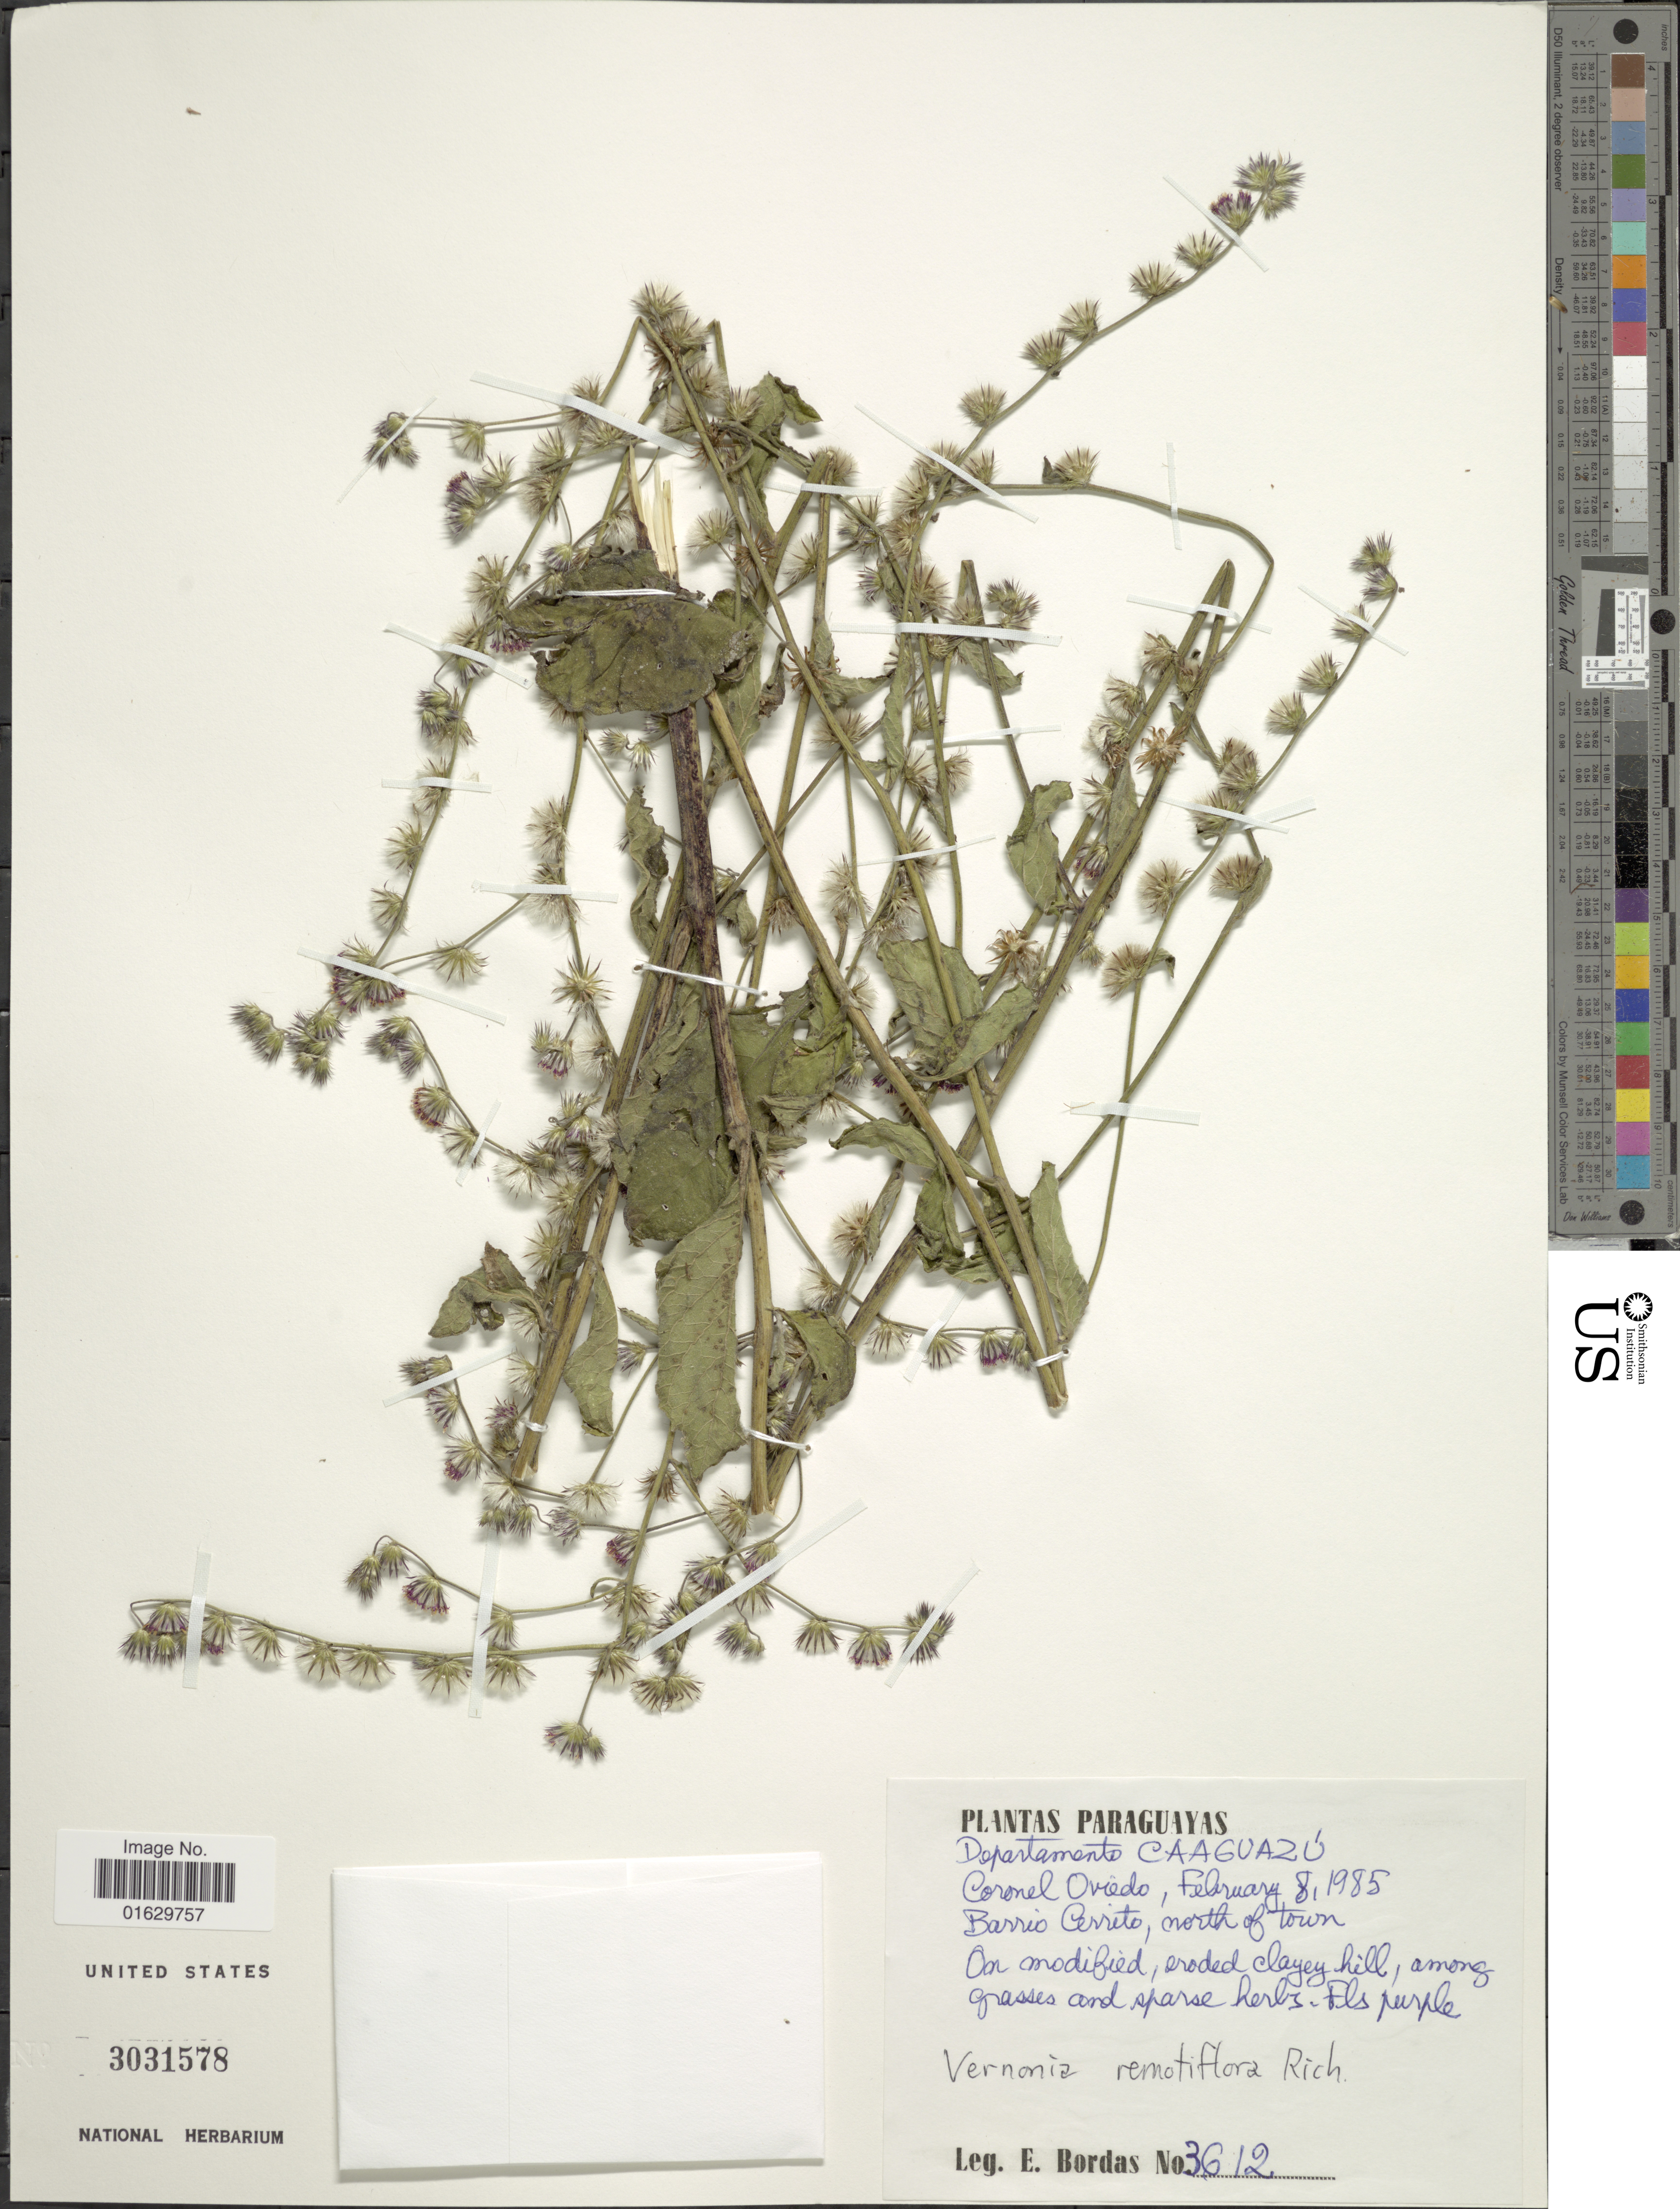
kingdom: Plantae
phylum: Tracheophyta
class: Magnoliopsida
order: Asterales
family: Asteraceae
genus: Lepidaploa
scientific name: Lepidaploa remotiflora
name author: (Rich.) H. Rob.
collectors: E. Bordas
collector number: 3612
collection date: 1985-02-08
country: Paraguay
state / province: Caaguazu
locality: Departamento Caaguazu, Coronel Oviedo, Barrio Cerrito, north of town.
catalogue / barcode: US 3031578